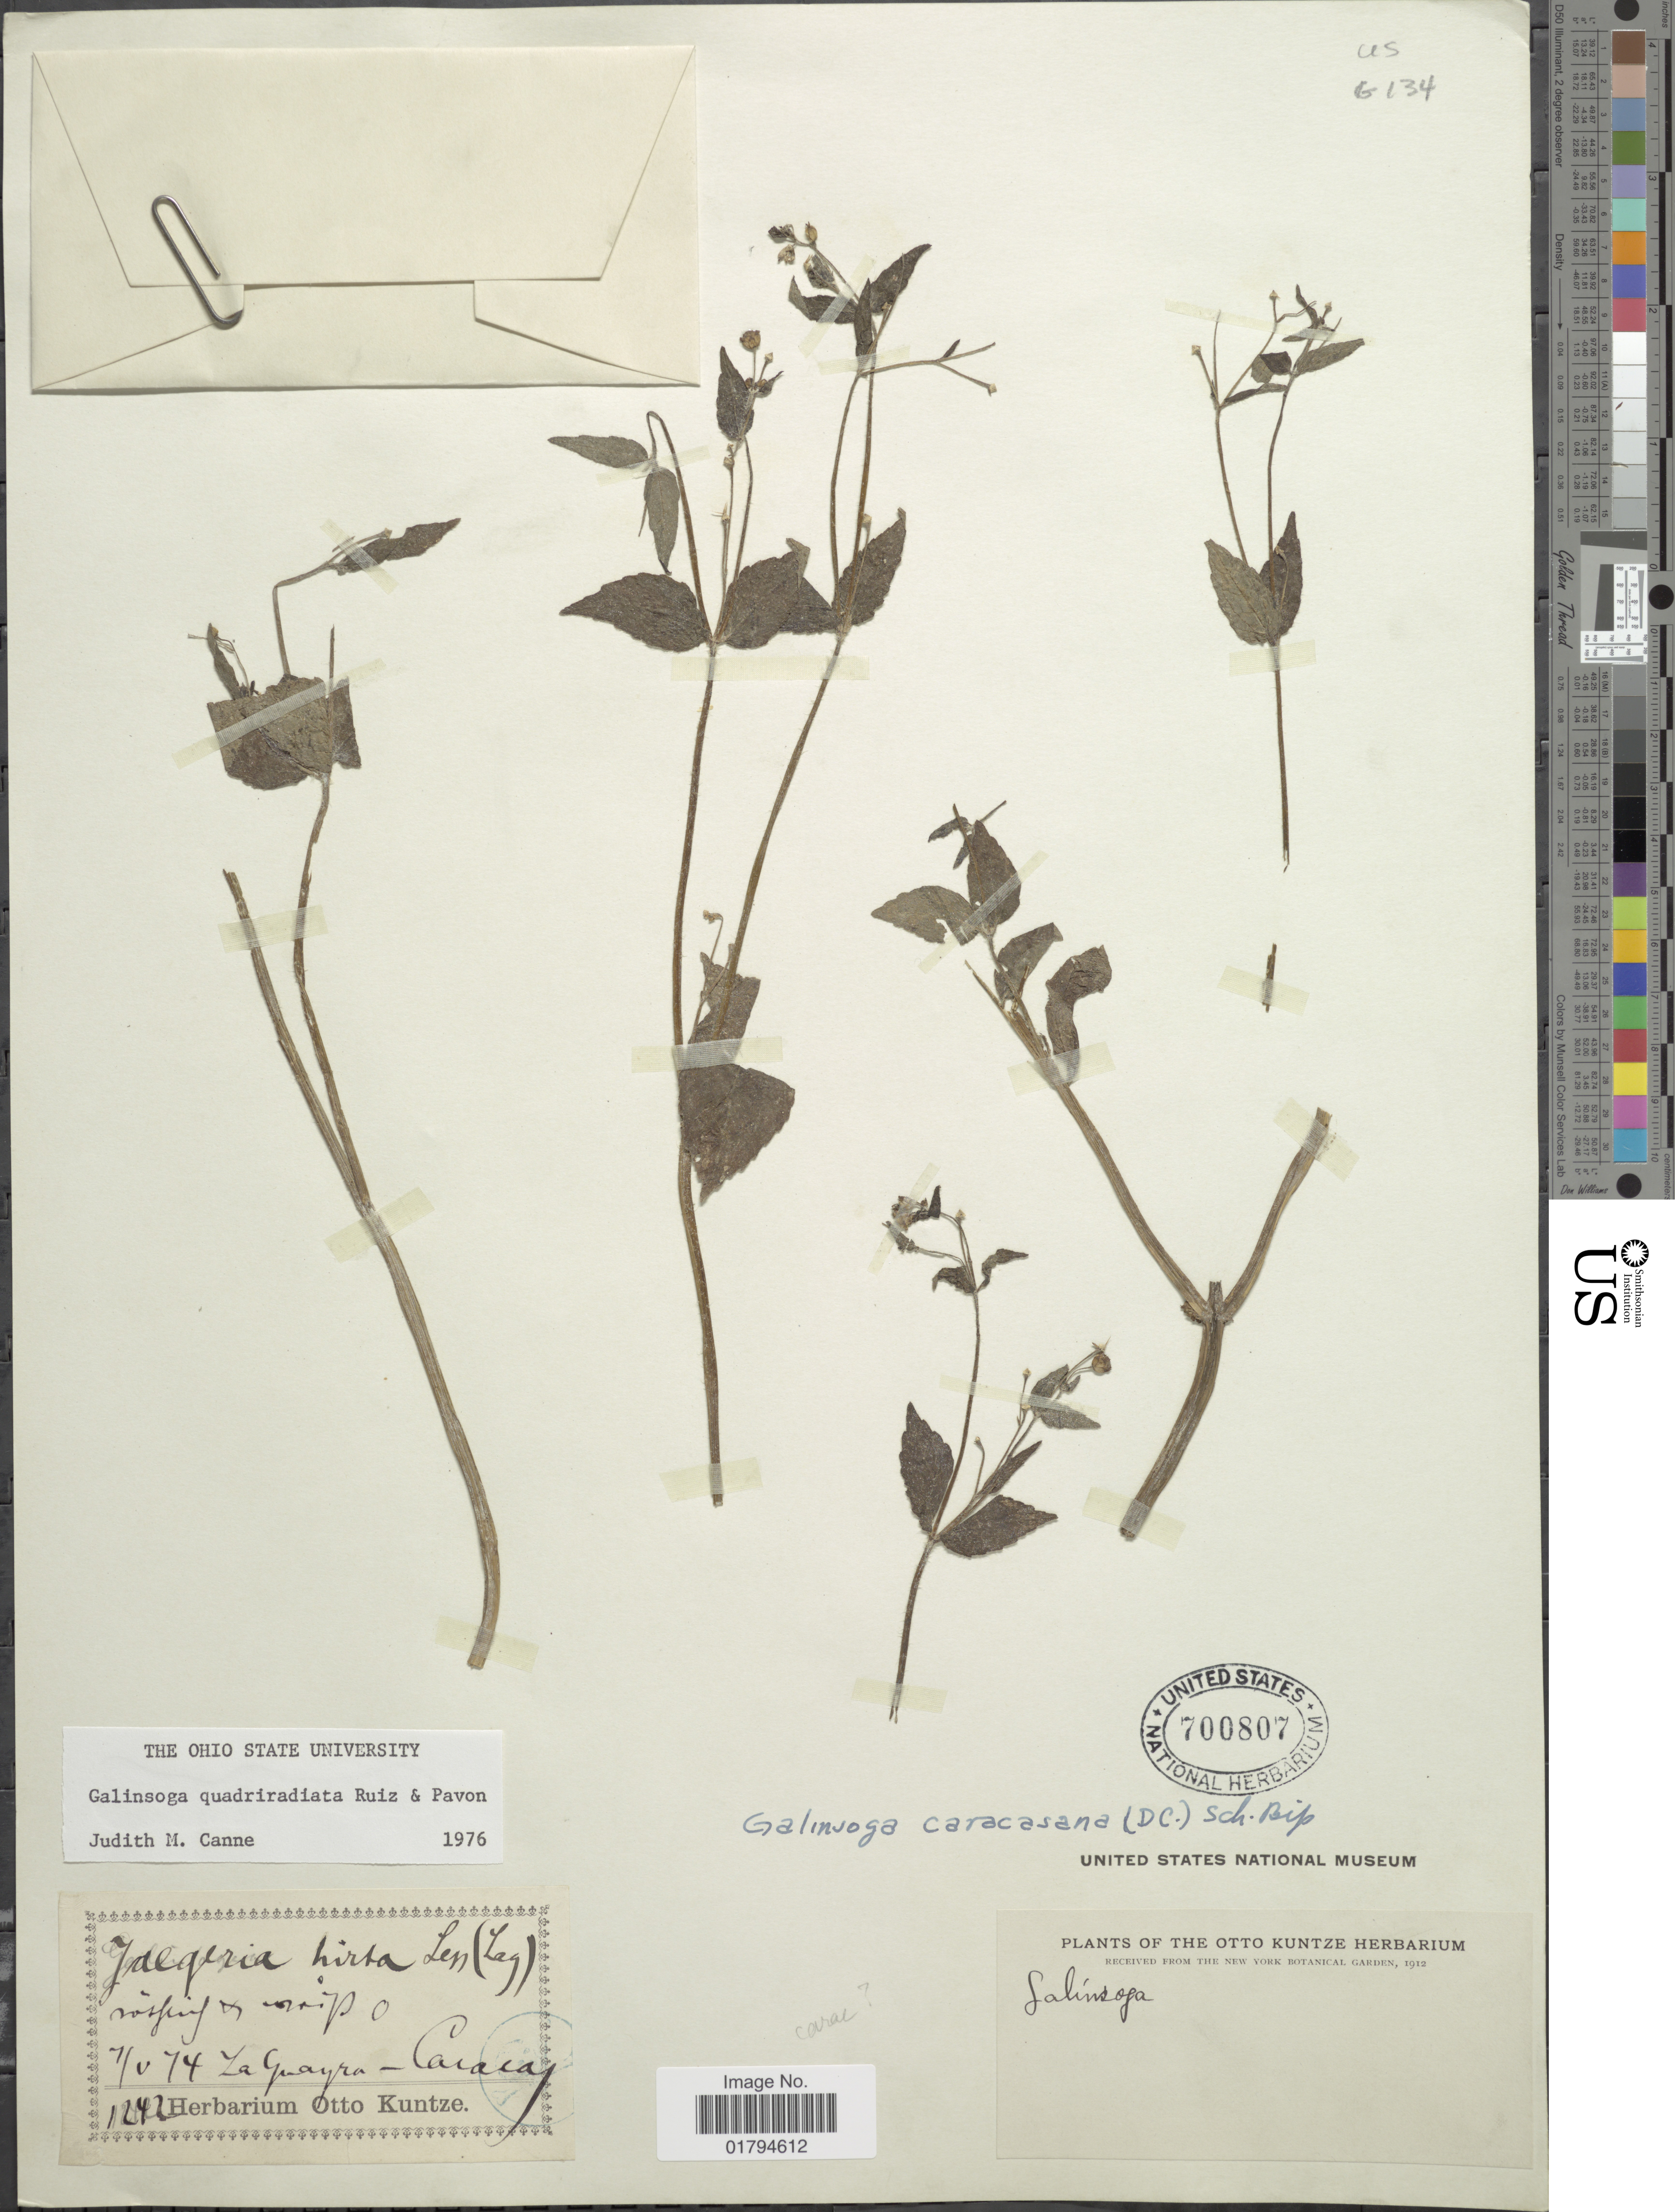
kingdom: Plantae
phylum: Tracheophyta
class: Magnoliopsida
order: Asterales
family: Asteraceae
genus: Galinsoga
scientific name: Galinsoga quadriradiata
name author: Ruiz & Pav.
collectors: C.E.O. Kuntze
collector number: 1242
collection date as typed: Transcribed d/m/y: 7/6/74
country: Venezuela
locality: La Guayra-Caracas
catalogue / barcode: US 700807